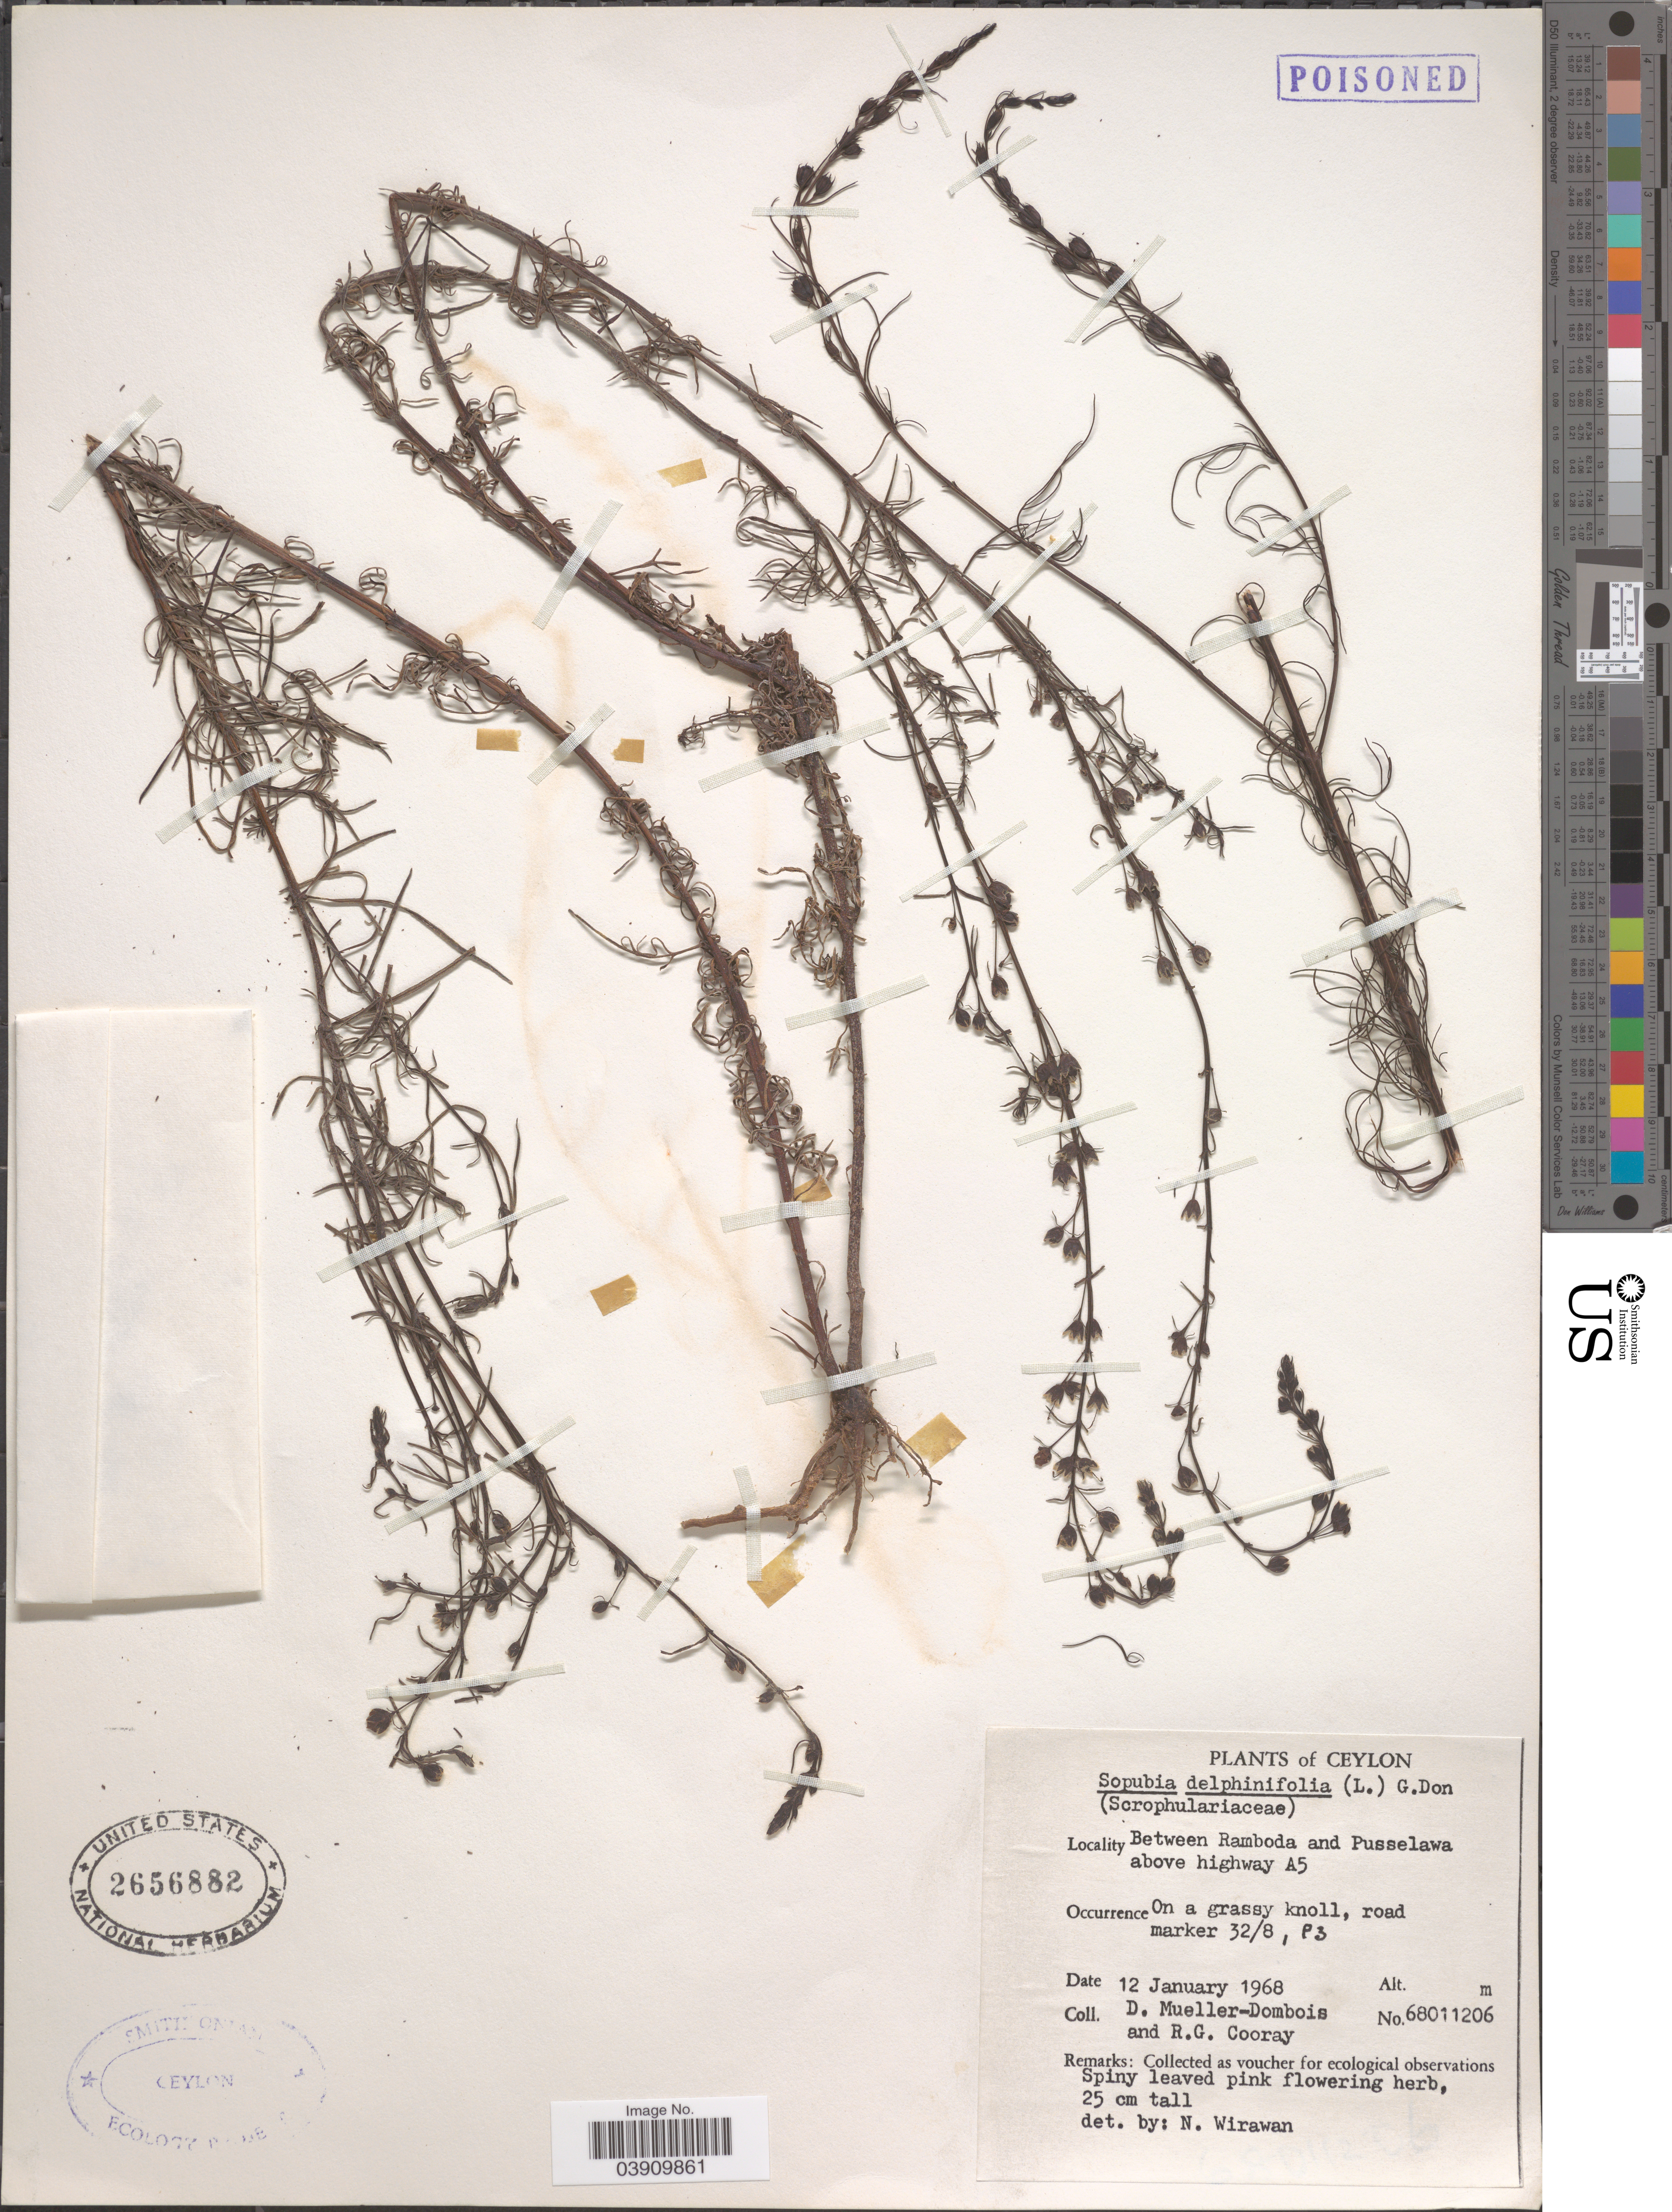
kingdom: Plantae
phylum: Tracheophyta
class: Magnoliopsida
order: Lamiales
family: Orobanchaceae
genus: Sopubia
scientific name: Sopubia delphinifolia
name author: G. Don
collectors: D. Mueller-Dombois & R. Cooray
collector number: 68011206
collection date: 1968-01-12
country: Sri Lanka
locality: Ceylon. Between Ramboda and Pusselawa above highway A5. On a grassy knoll, road marker 32/8, P3.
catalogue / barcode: US 2656882